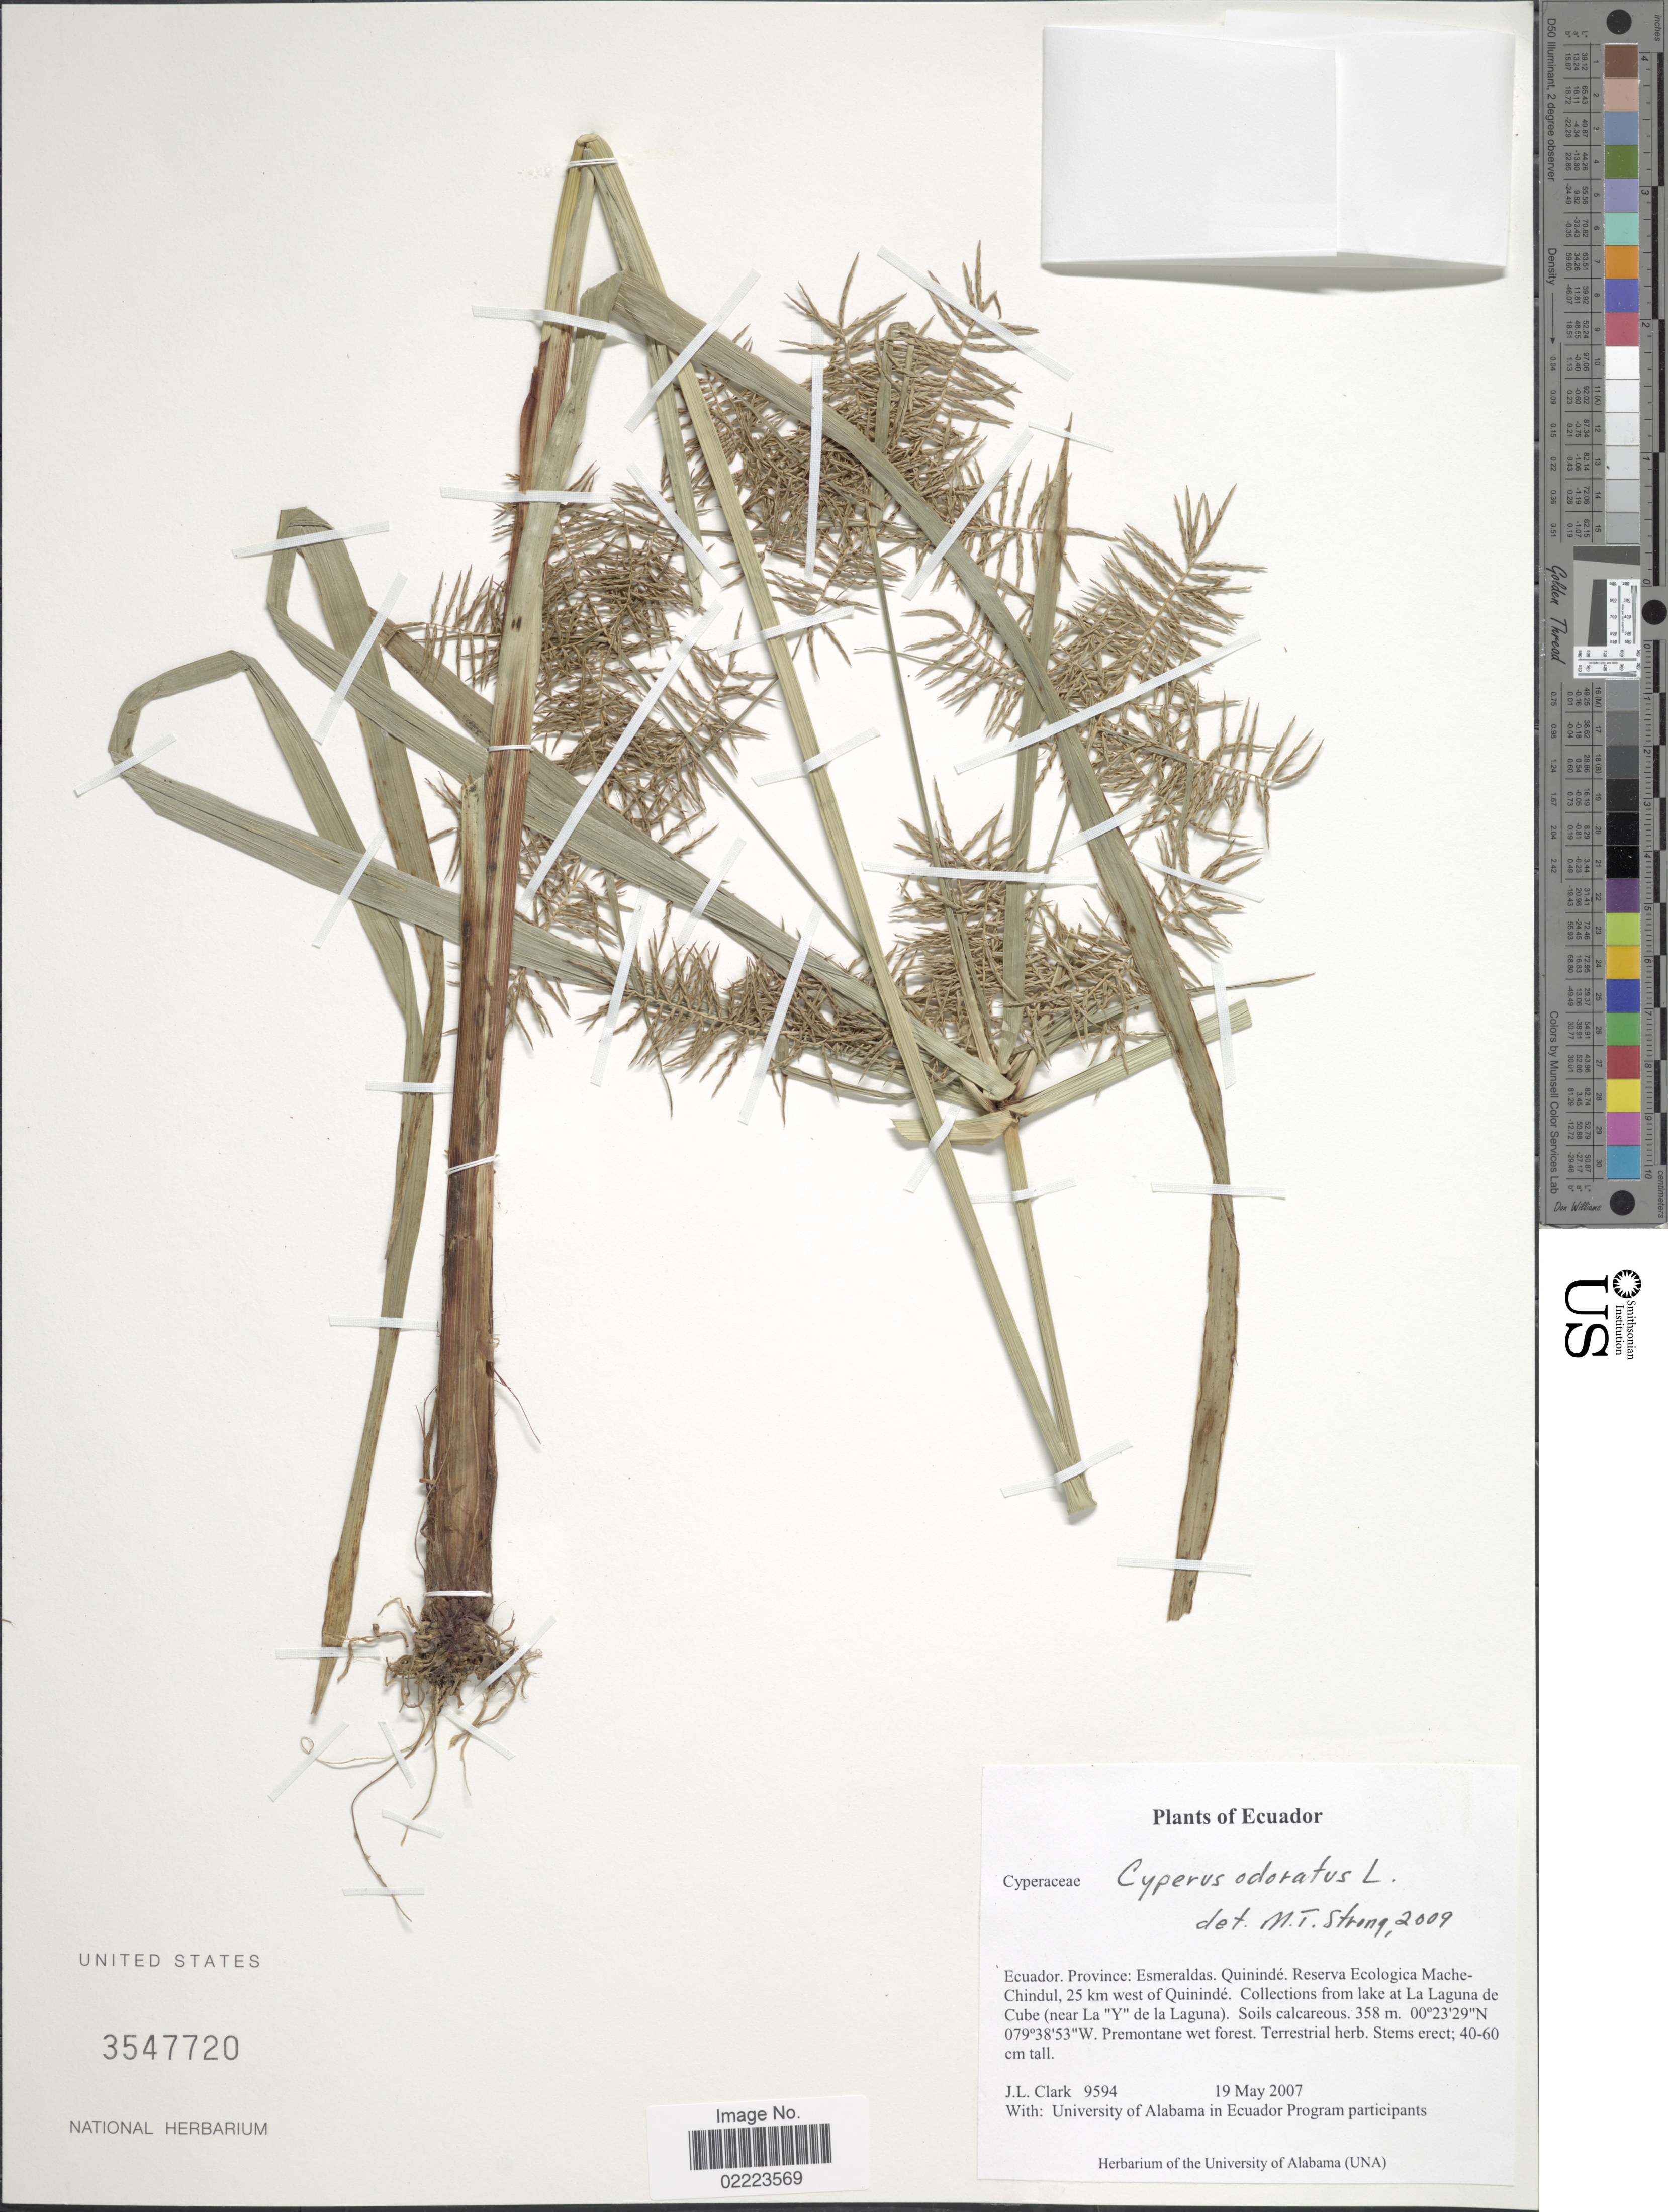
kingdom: Plantae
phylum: Tracheophyta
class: Liliopsida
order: Poales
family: Cyperaceae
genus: Cyperus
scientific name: Cyperus odoratus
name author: L.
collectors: J. L. Clark & University of Alabama in Ecuador Program participants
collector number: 9594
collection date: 2007-05-19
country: Ecuador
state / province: Esmeraldas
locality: Province: Esmeraldas. Quininde: Reserva Ecologica Mache-Chindul, 25 km west of Quininde. Collections from lake at La Laguna de Cube (near La "Y" de la Laguna)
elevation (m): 358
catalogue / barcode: US 3547720